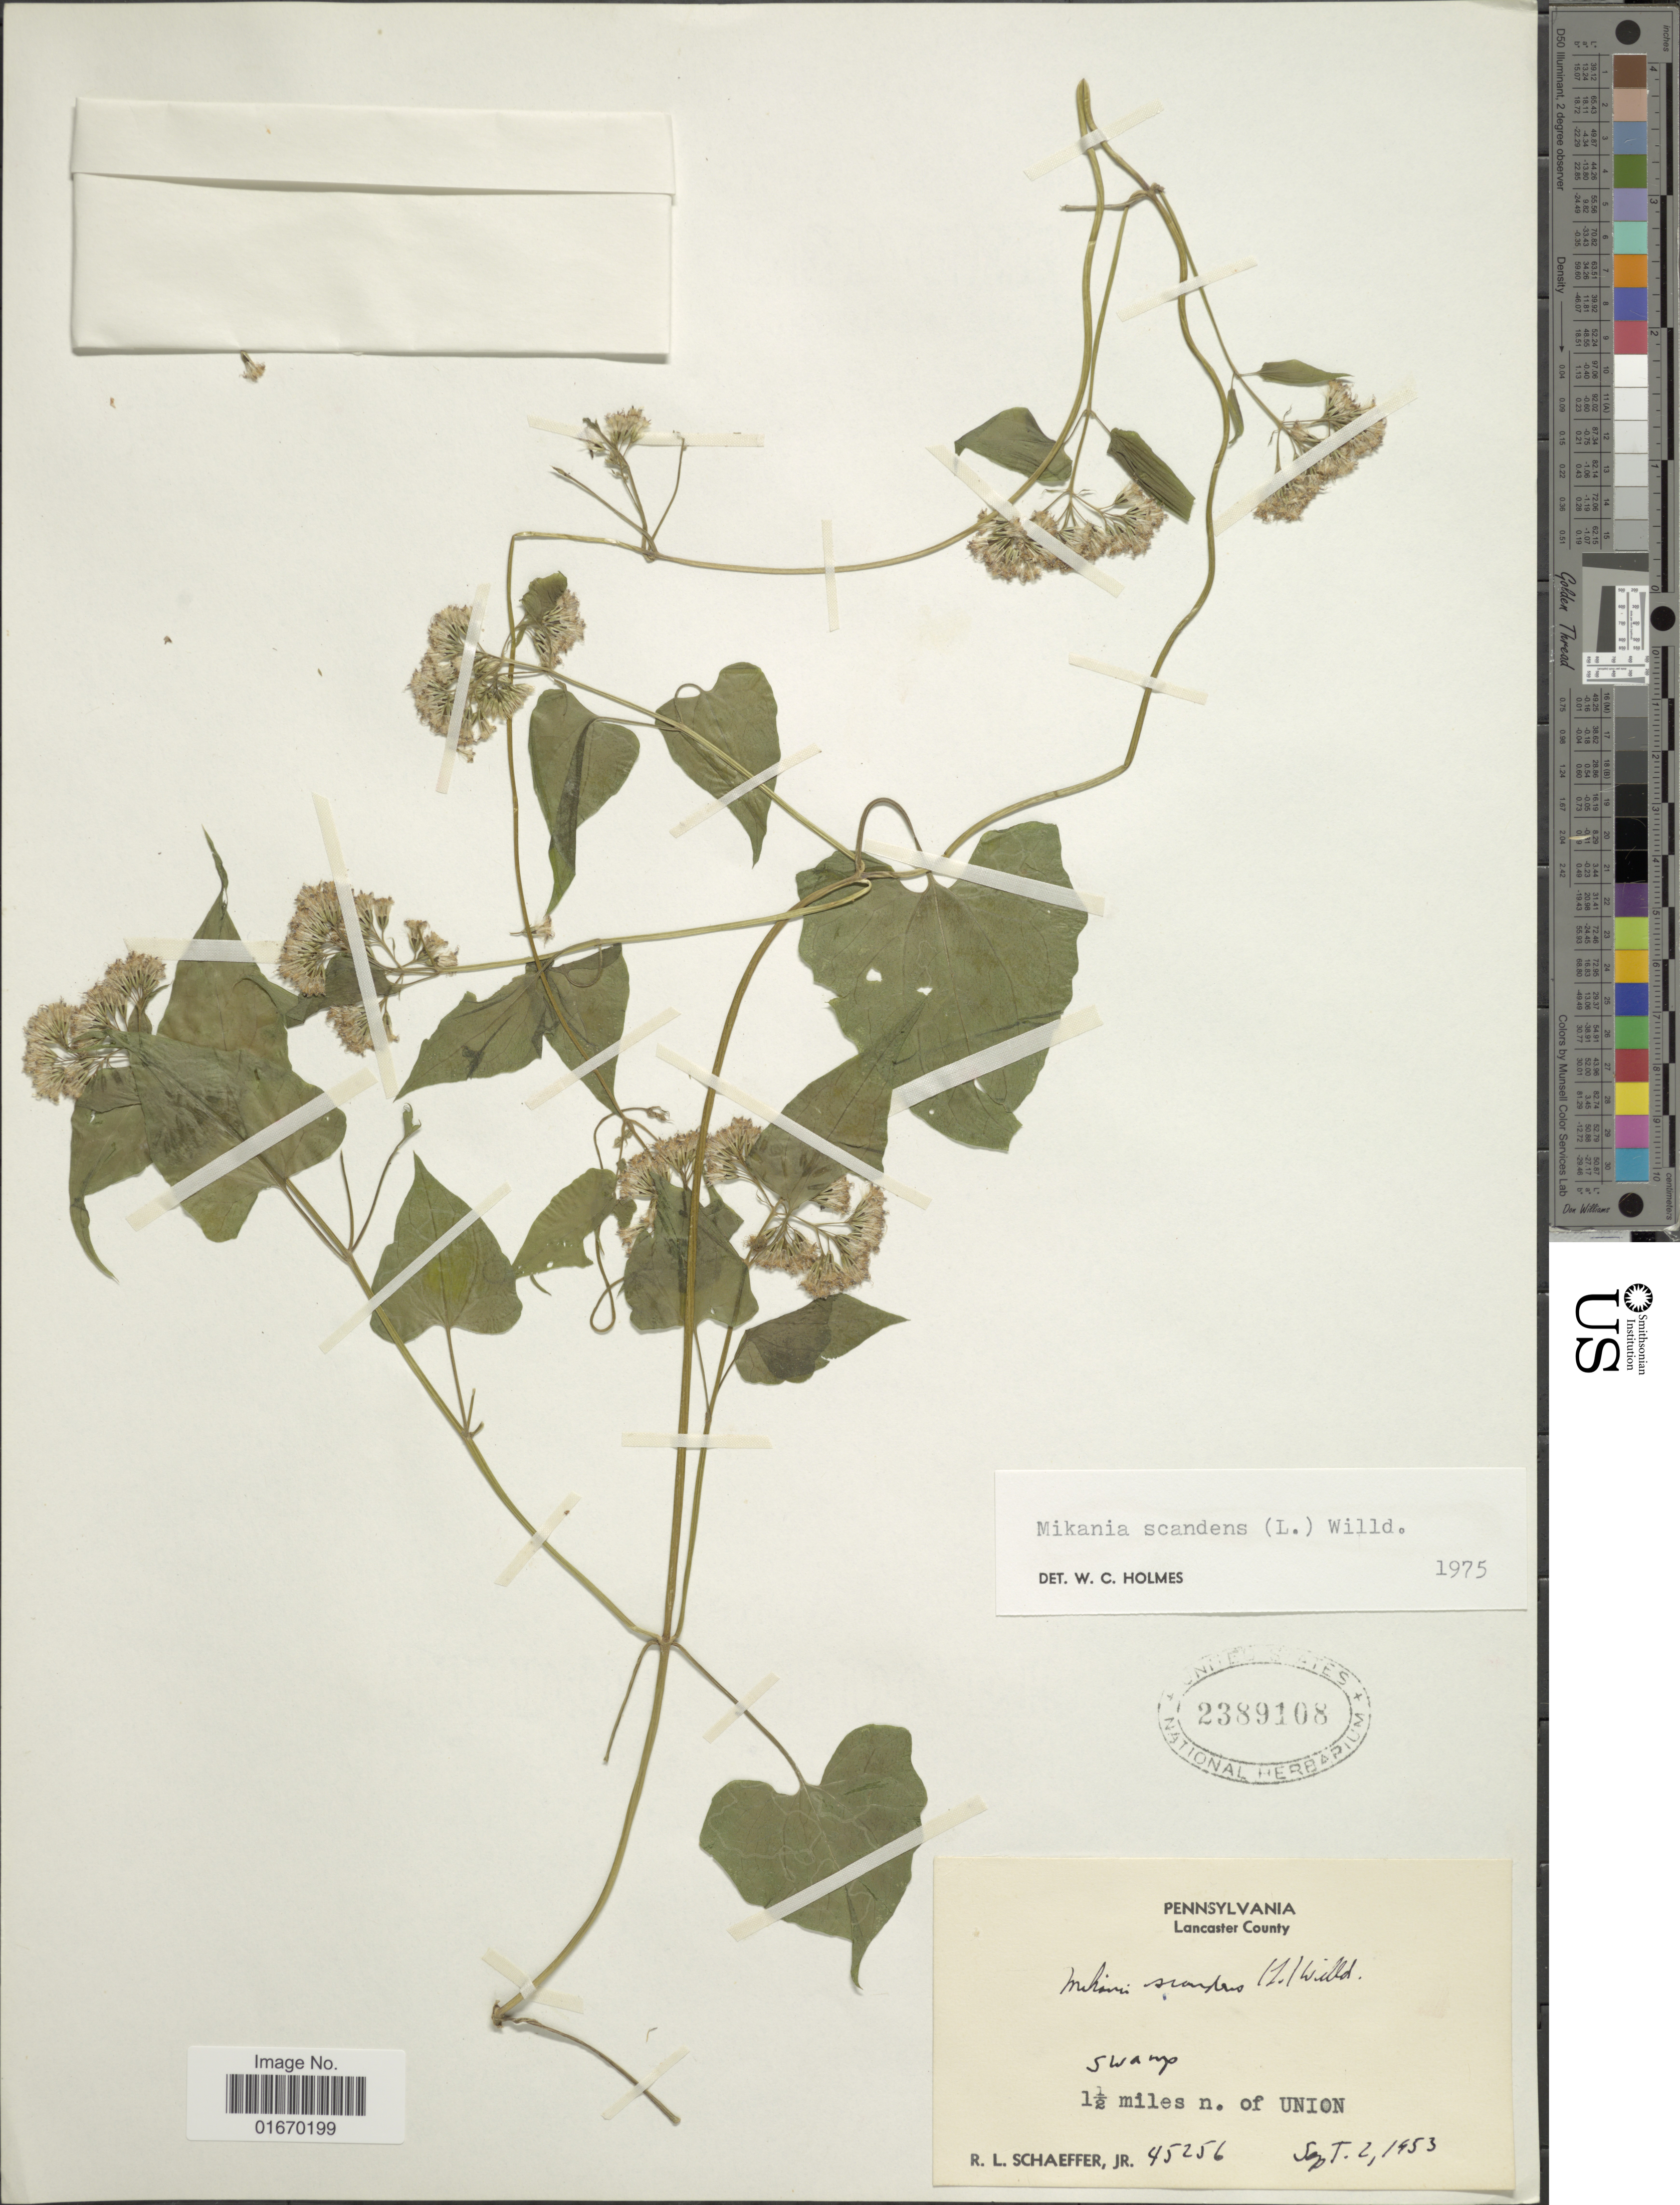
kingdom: Plantae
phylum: Tracheophyta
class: Magnoliopsida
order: Asterales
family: Asteraceae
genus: Mikania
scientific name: Mikania scandens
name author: (L.) Willd.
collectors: R. L. Schaeffer Jr.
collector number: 45256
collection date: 1953-09-02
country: United States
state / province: Pennsylvania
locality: Lancaster County, 1½ miles n. of Union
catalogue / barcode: US 2389108